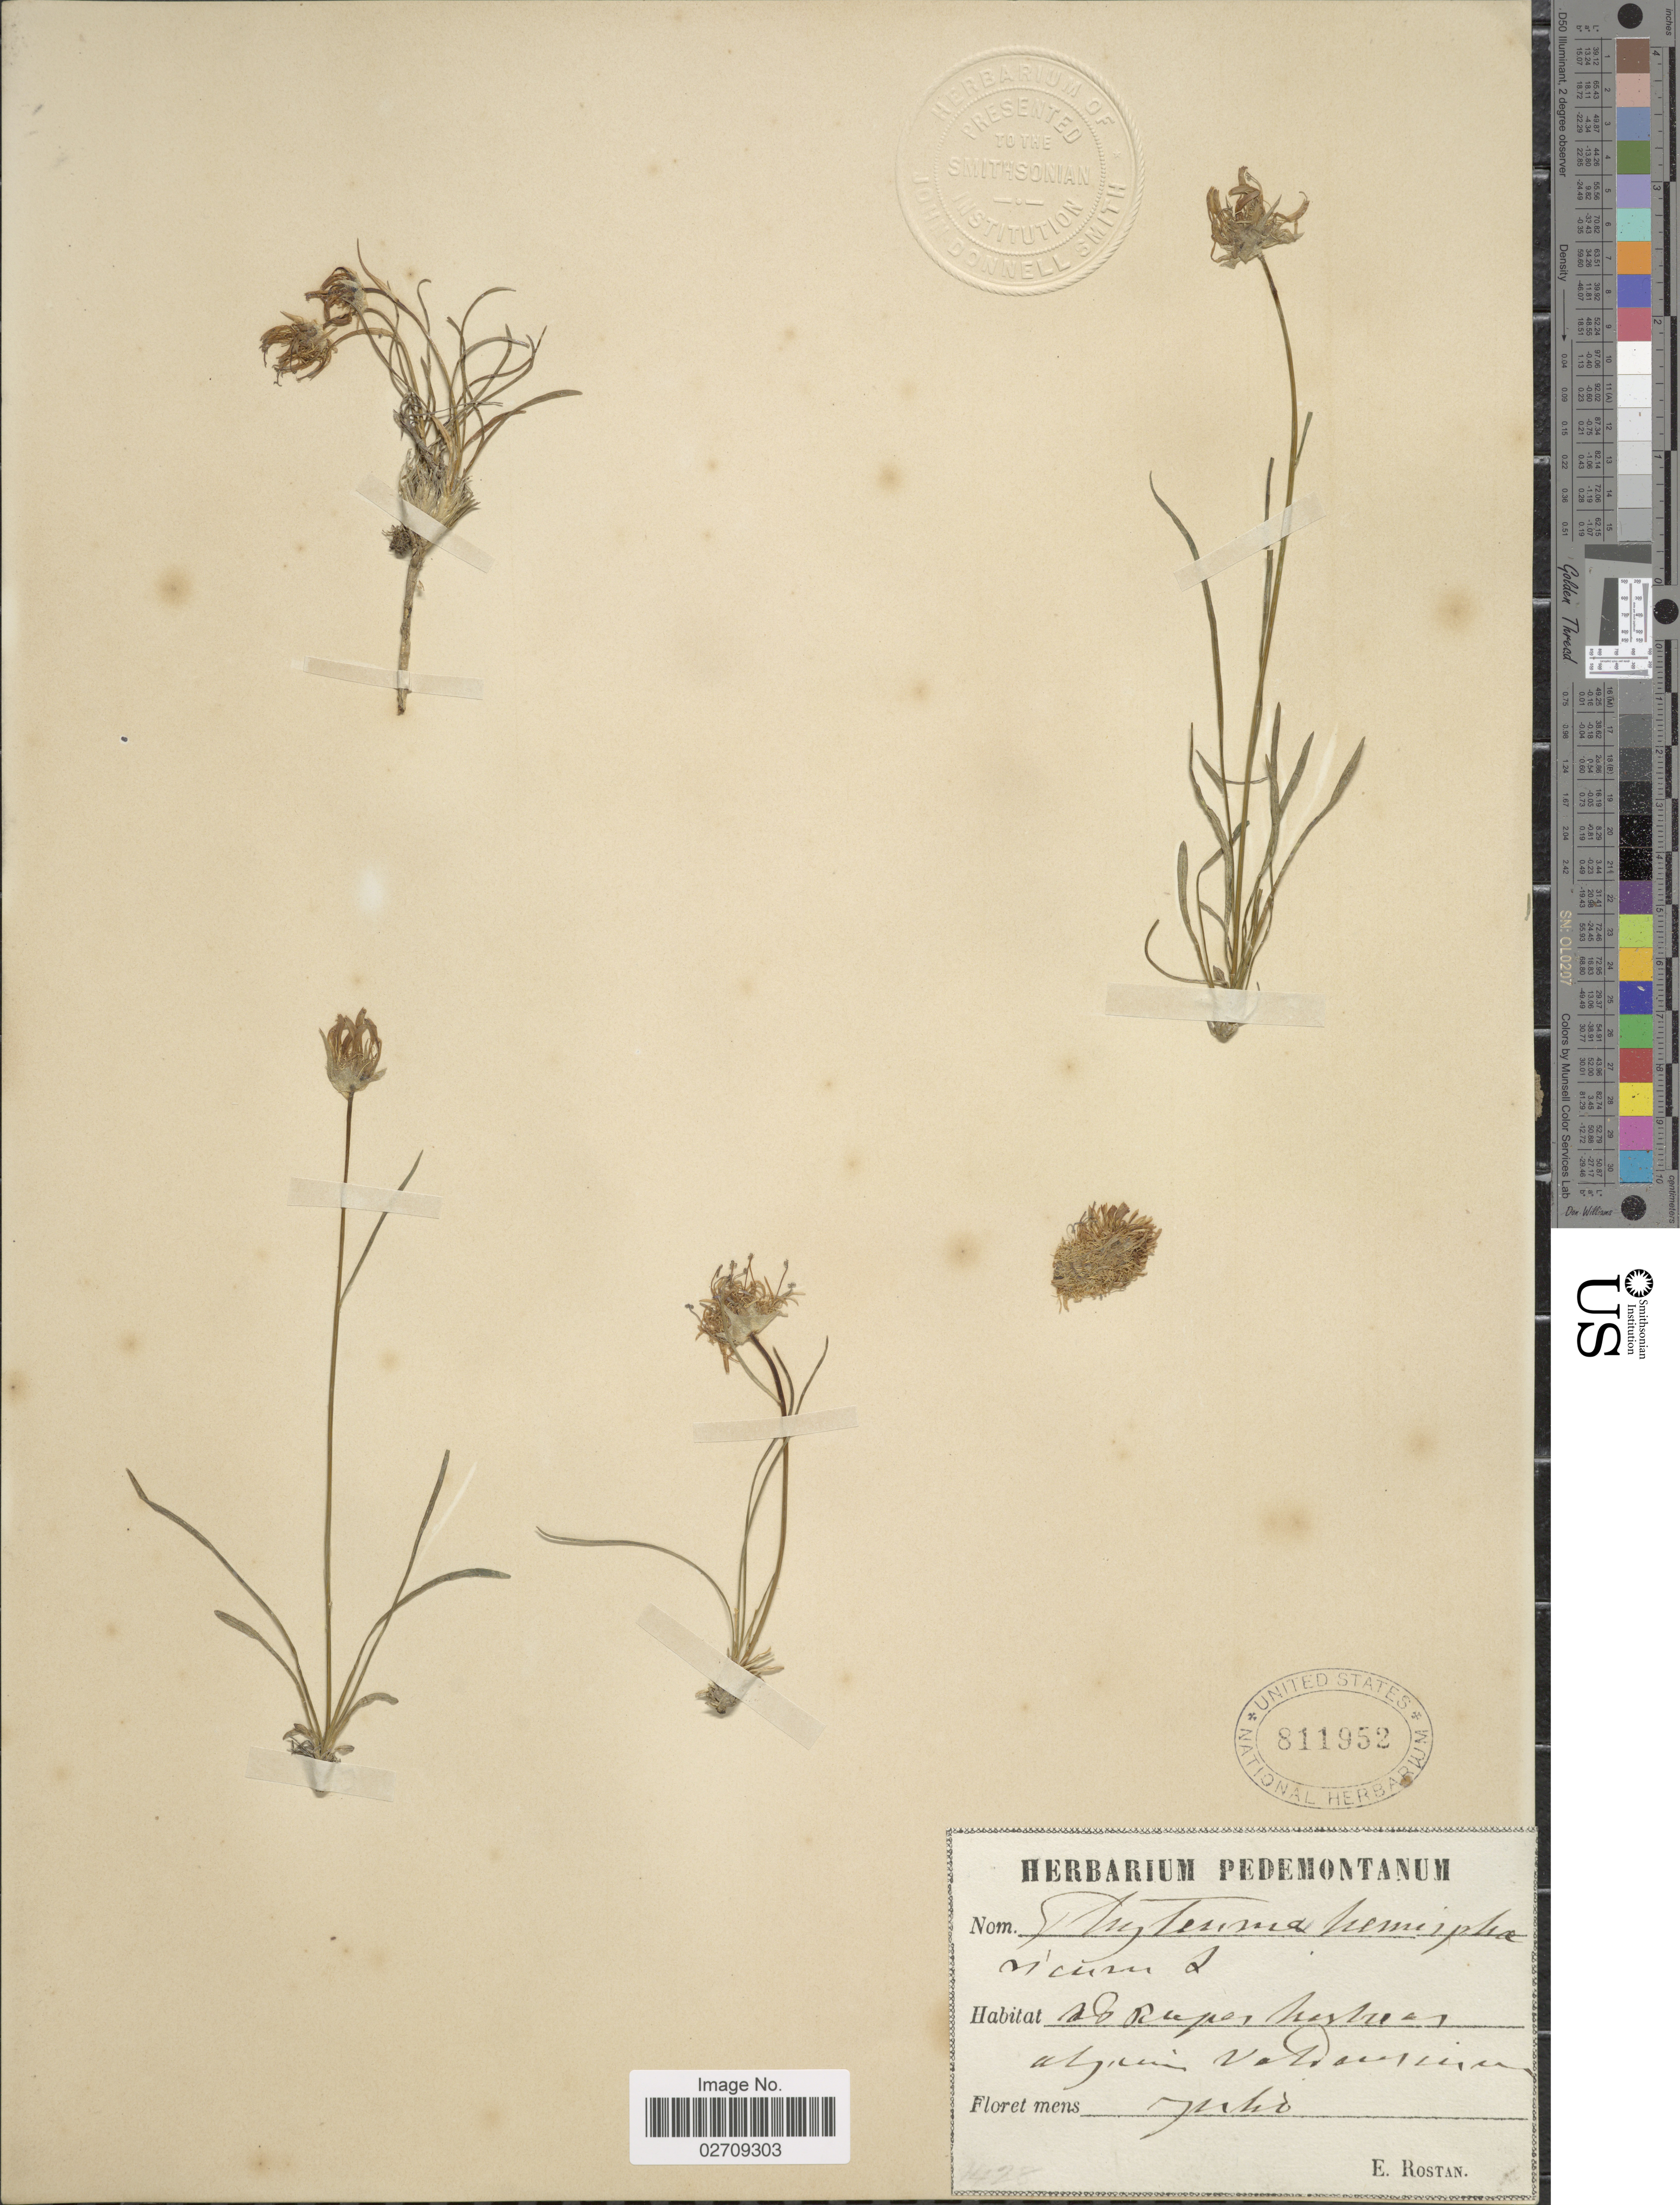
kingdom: Plantae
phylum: Tracheophyta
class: Magnoliopsida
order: Asterales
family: Campanulaceae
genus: Phyteuma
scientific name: Phyteuma hemisphaericum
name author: L.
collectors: E. Rostan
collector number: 428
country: Italy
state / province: Piedmont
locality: Ad rupes perbus alpinus Valdensium.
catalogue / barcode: US 811952